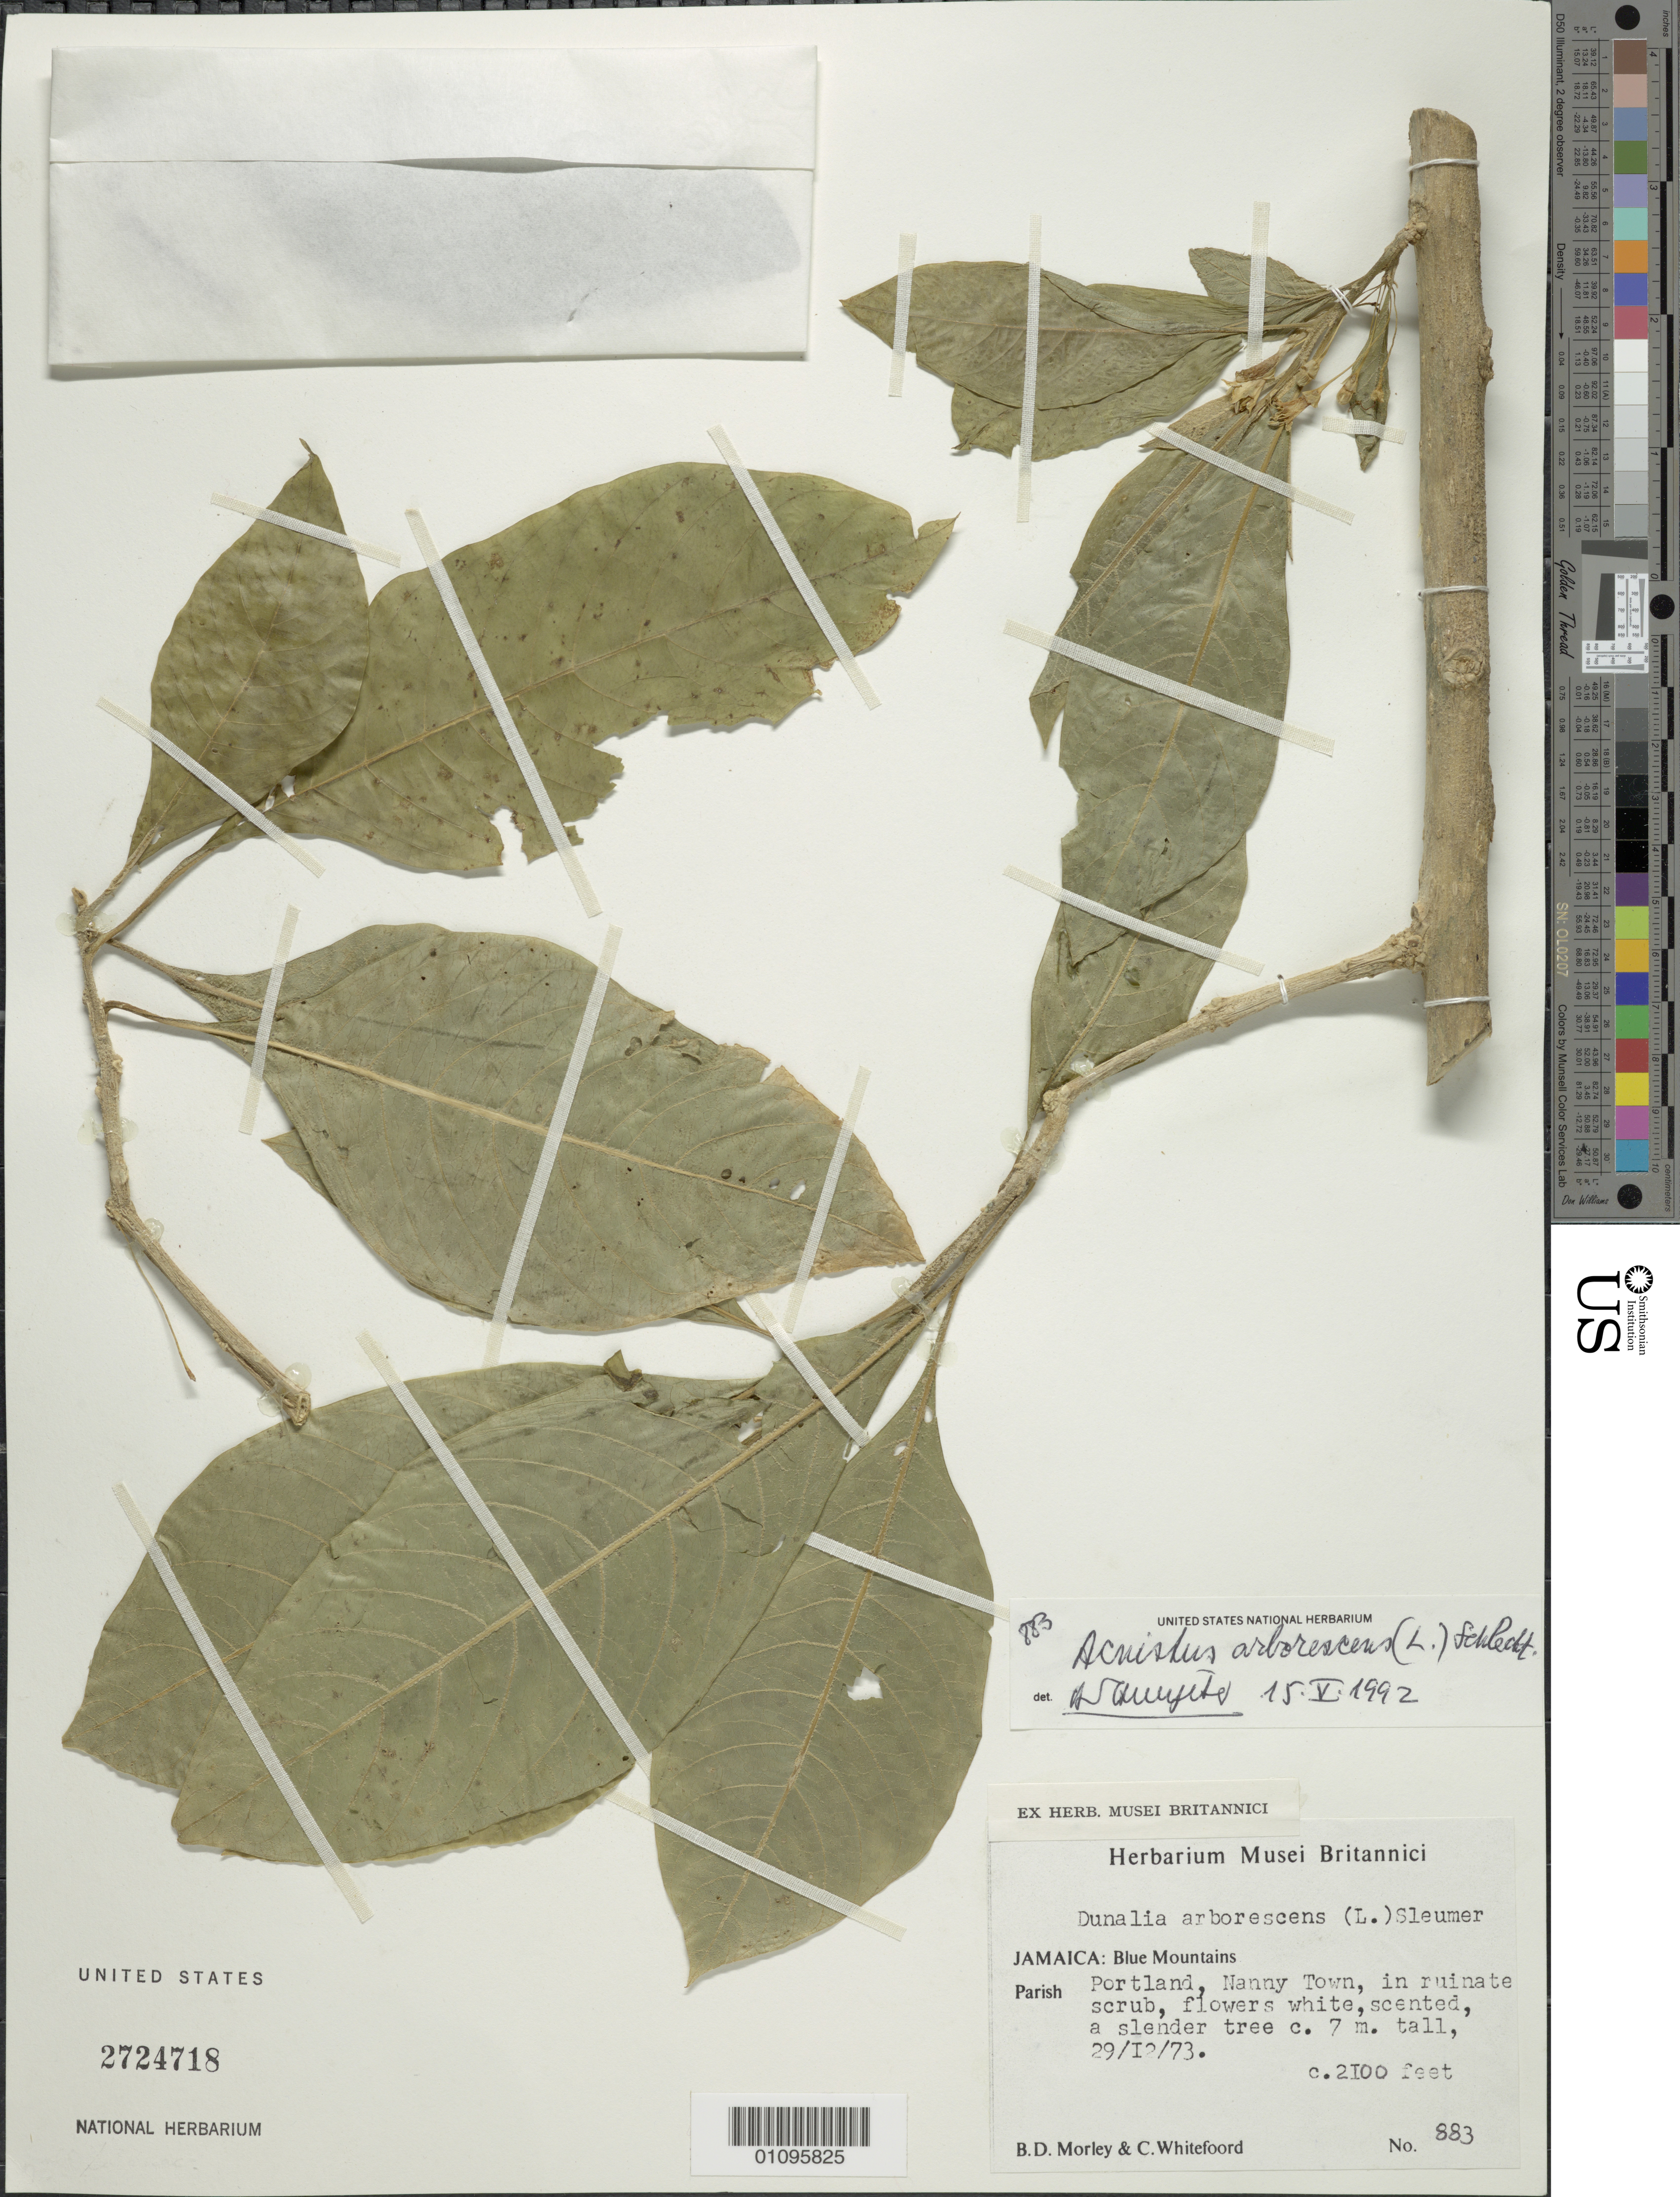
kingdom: Plantae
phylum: Tracheophyta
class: Magnoliopsida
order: Solanales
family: Solanaceae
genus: Acnistus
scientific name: Acnistus arborescens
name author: (L.) Schltdl.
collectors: B. D. Morley & C. Whitefoord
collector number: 883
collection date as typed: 29 Dec 1973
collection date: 1973-12-29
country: Jamaica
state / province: Portland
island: Jamaica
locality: Blue Mountain, Nanny Town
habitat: In ruinate scrub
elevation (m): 640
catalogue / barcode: US 2724718